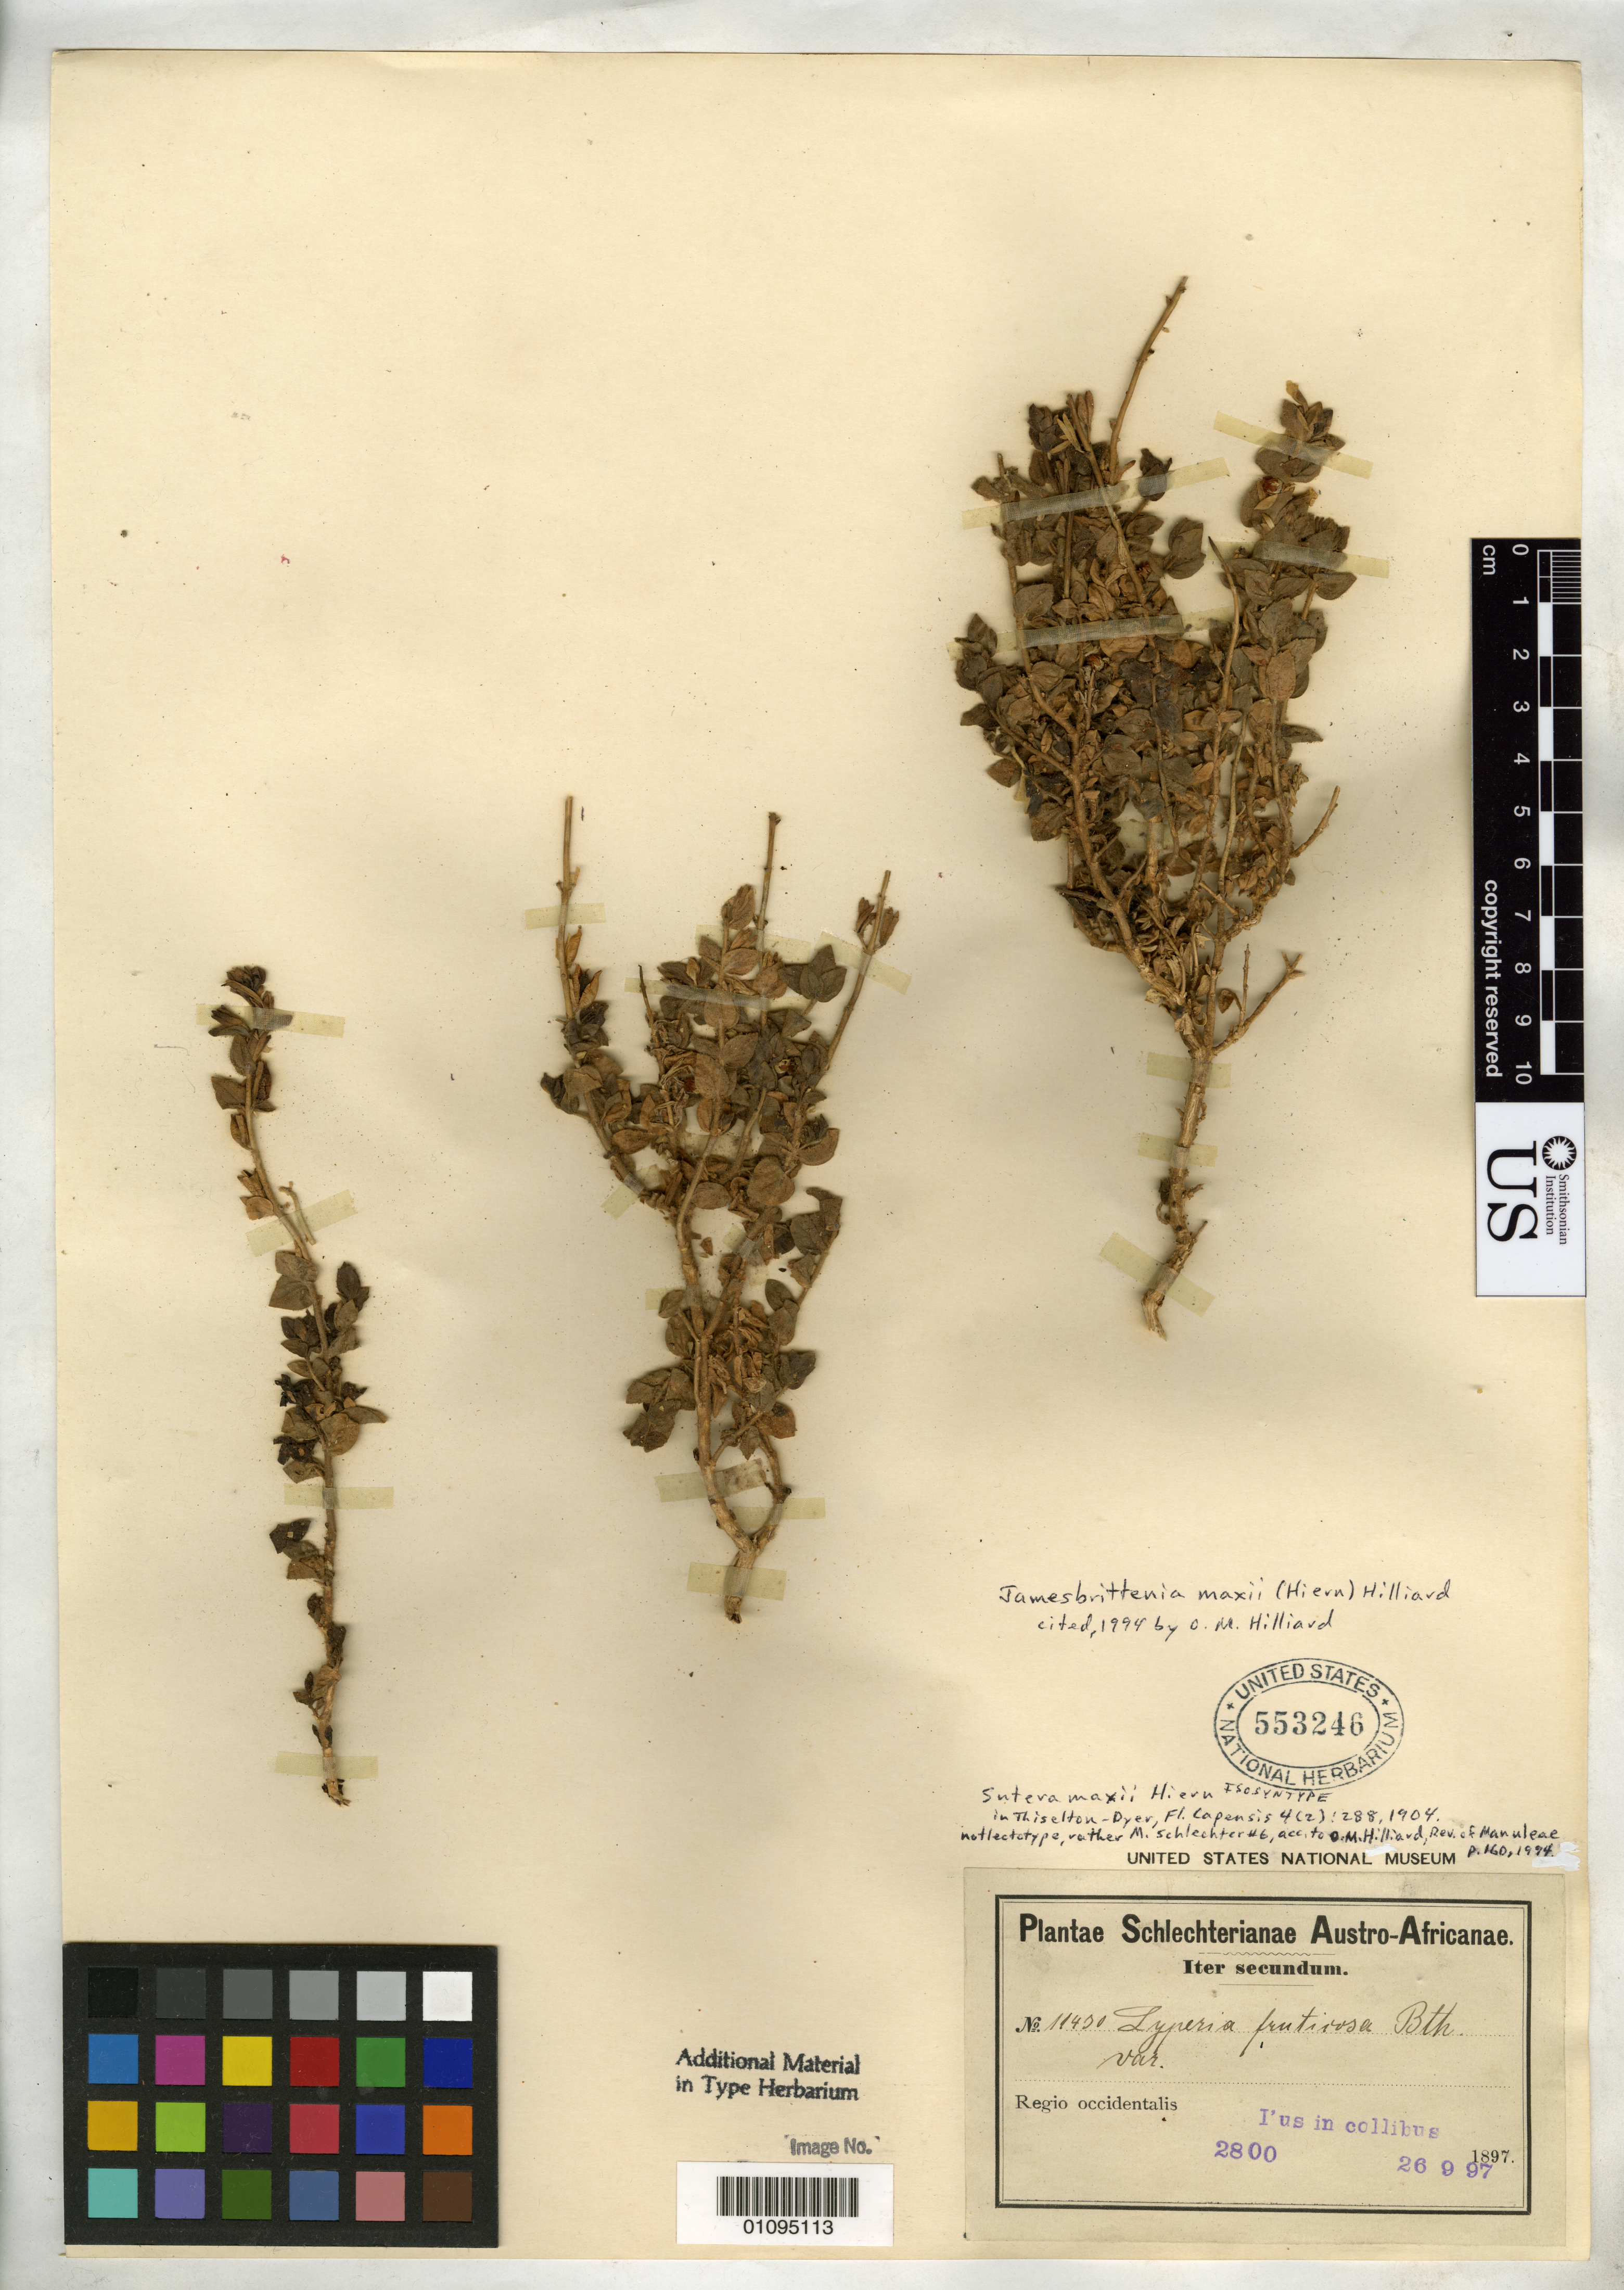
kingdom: Plantae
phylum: Tracheophyta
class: Magnoliopsida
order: Lamiales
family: Scrophulariaceae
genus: Sutera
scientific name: Sutera maxii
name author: Hiern in Dyer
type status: Isosyntype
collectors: F. R. R. Schlechter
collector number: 11430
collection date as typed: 26 Sep 1897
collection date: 1897-09-26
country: South Africa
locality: I'us in Collibus, regio occidentalis.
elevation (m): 2800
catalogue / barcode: US 553246